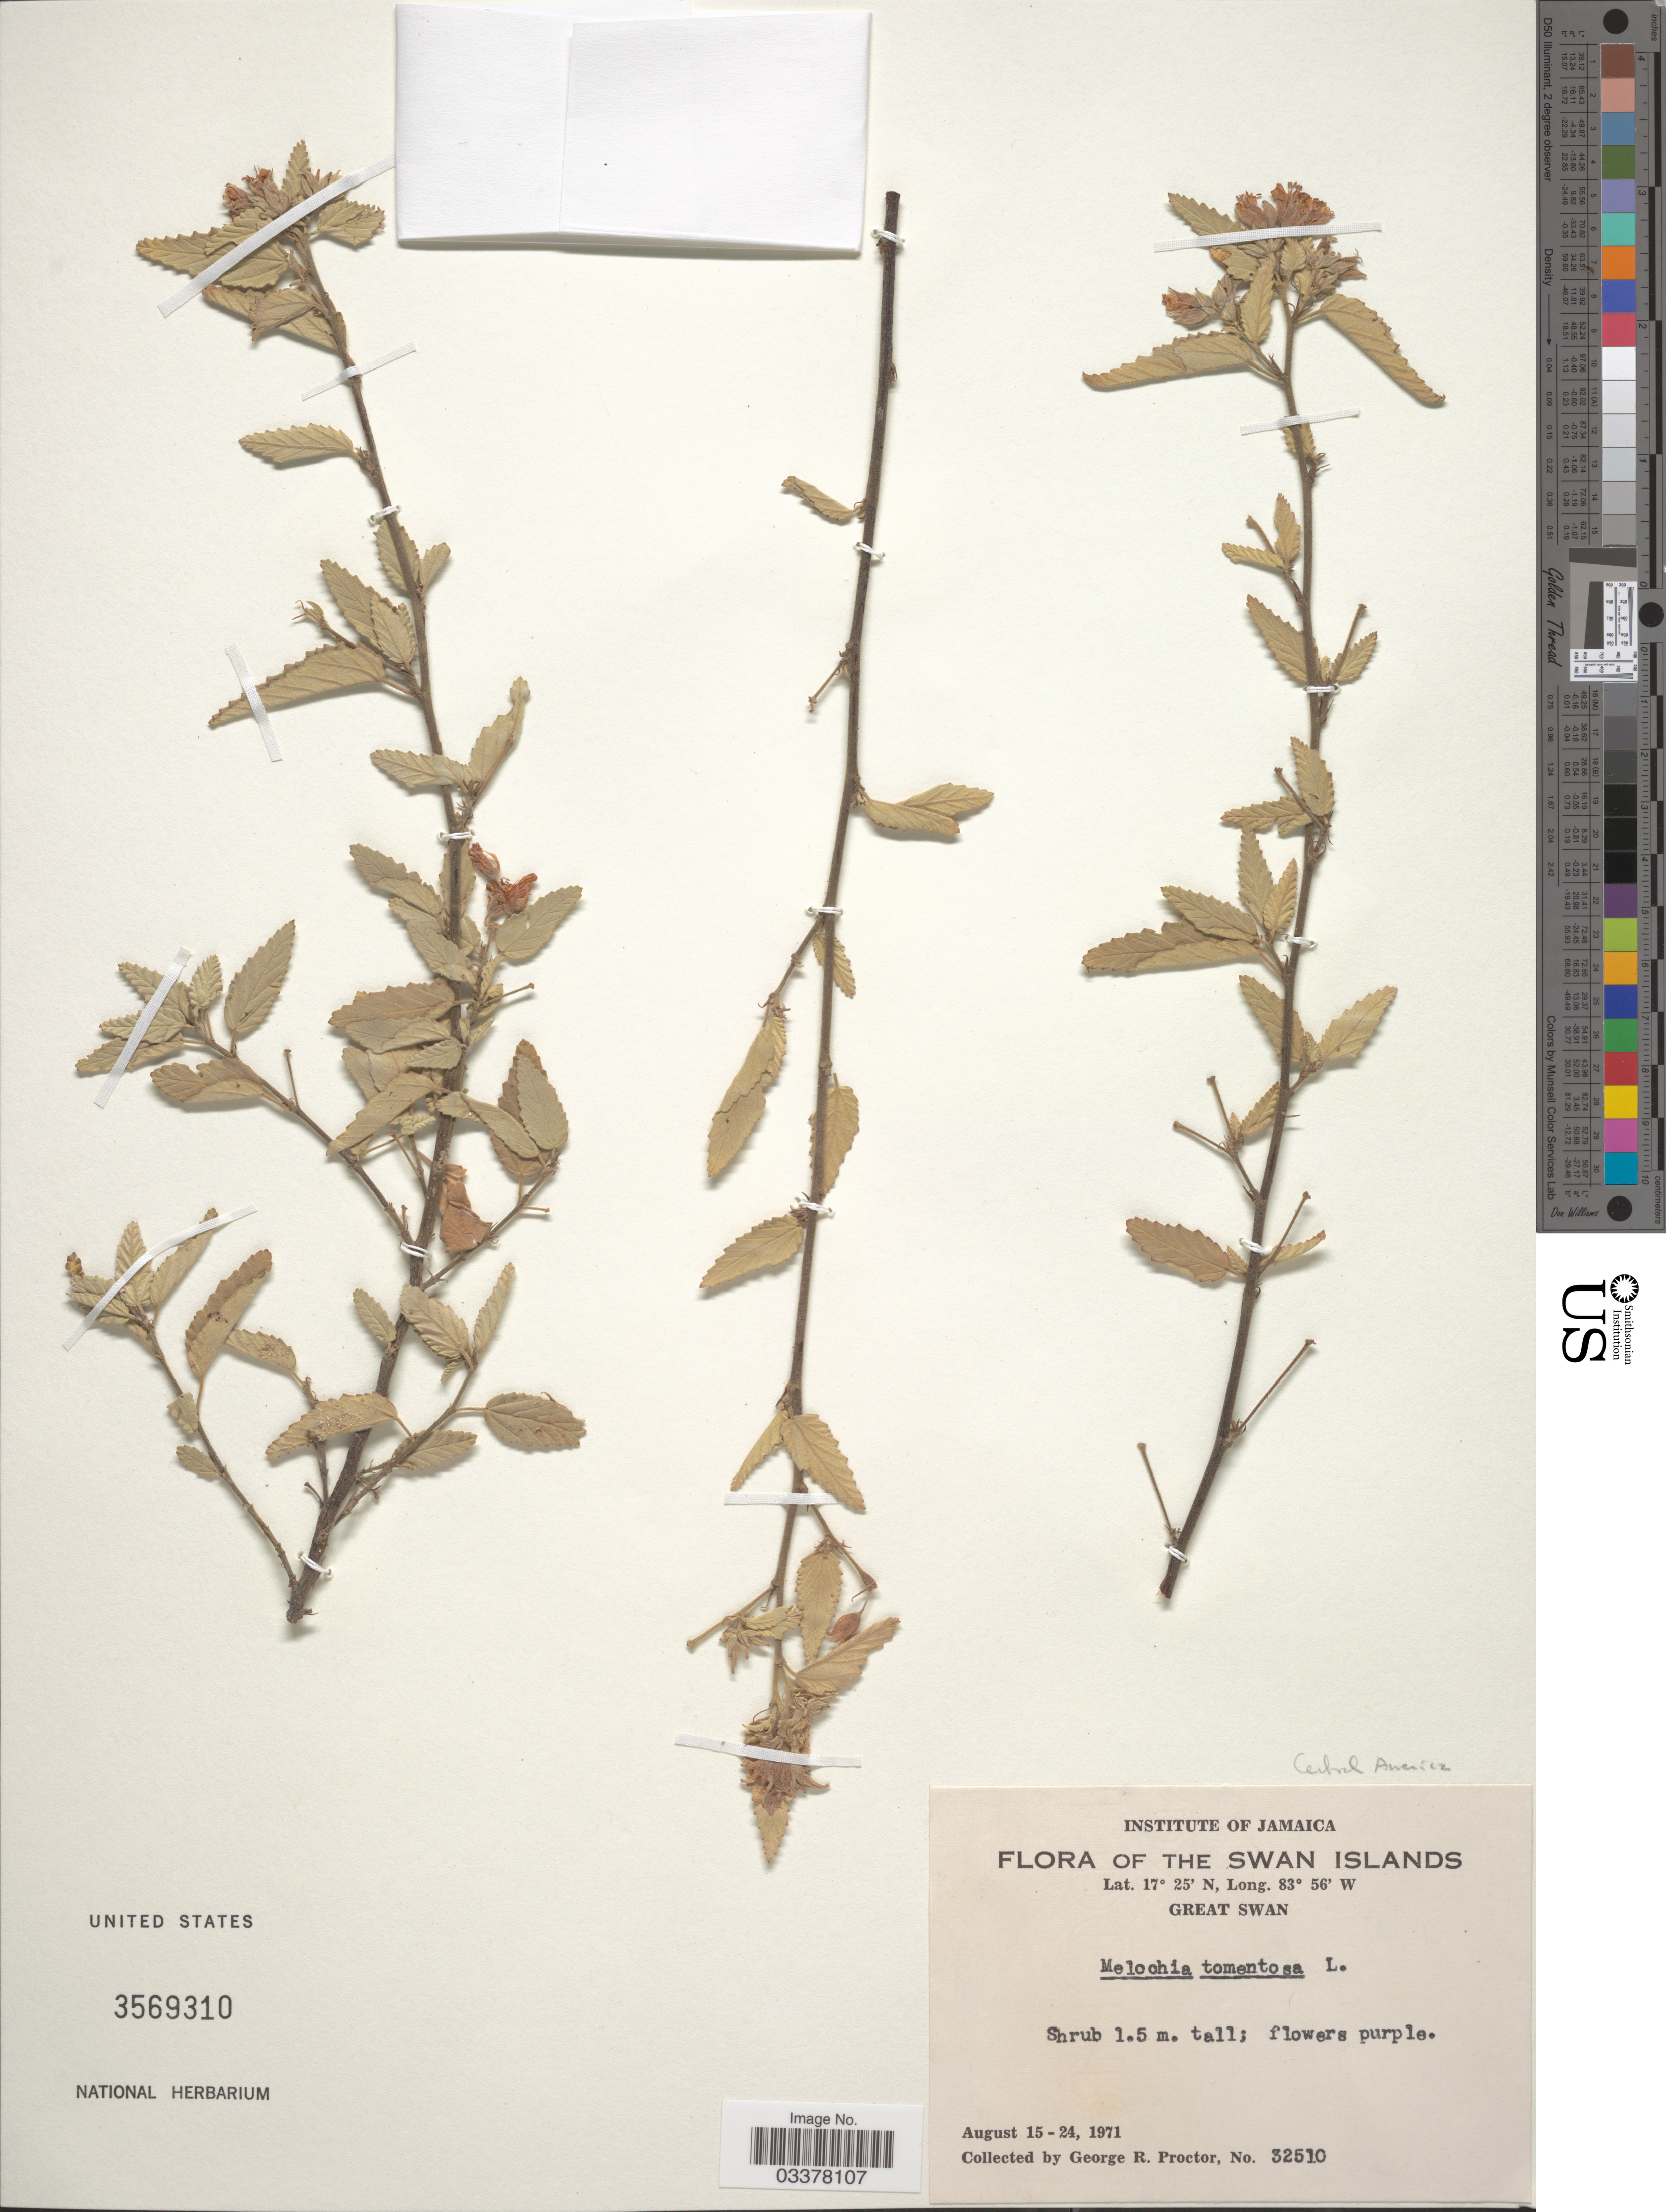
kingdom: Plantae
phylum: Tracheophyta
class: Magnoliopsida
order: Malvales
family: Malvaceae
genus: Melochia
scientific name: Melochia tomentosa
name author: L.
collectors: G. R. Proctor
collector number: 32510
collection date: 1971-08-15/1971-08-24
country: Honduras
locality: The Swan Islands. Great Swan.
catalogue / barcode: US 3569310